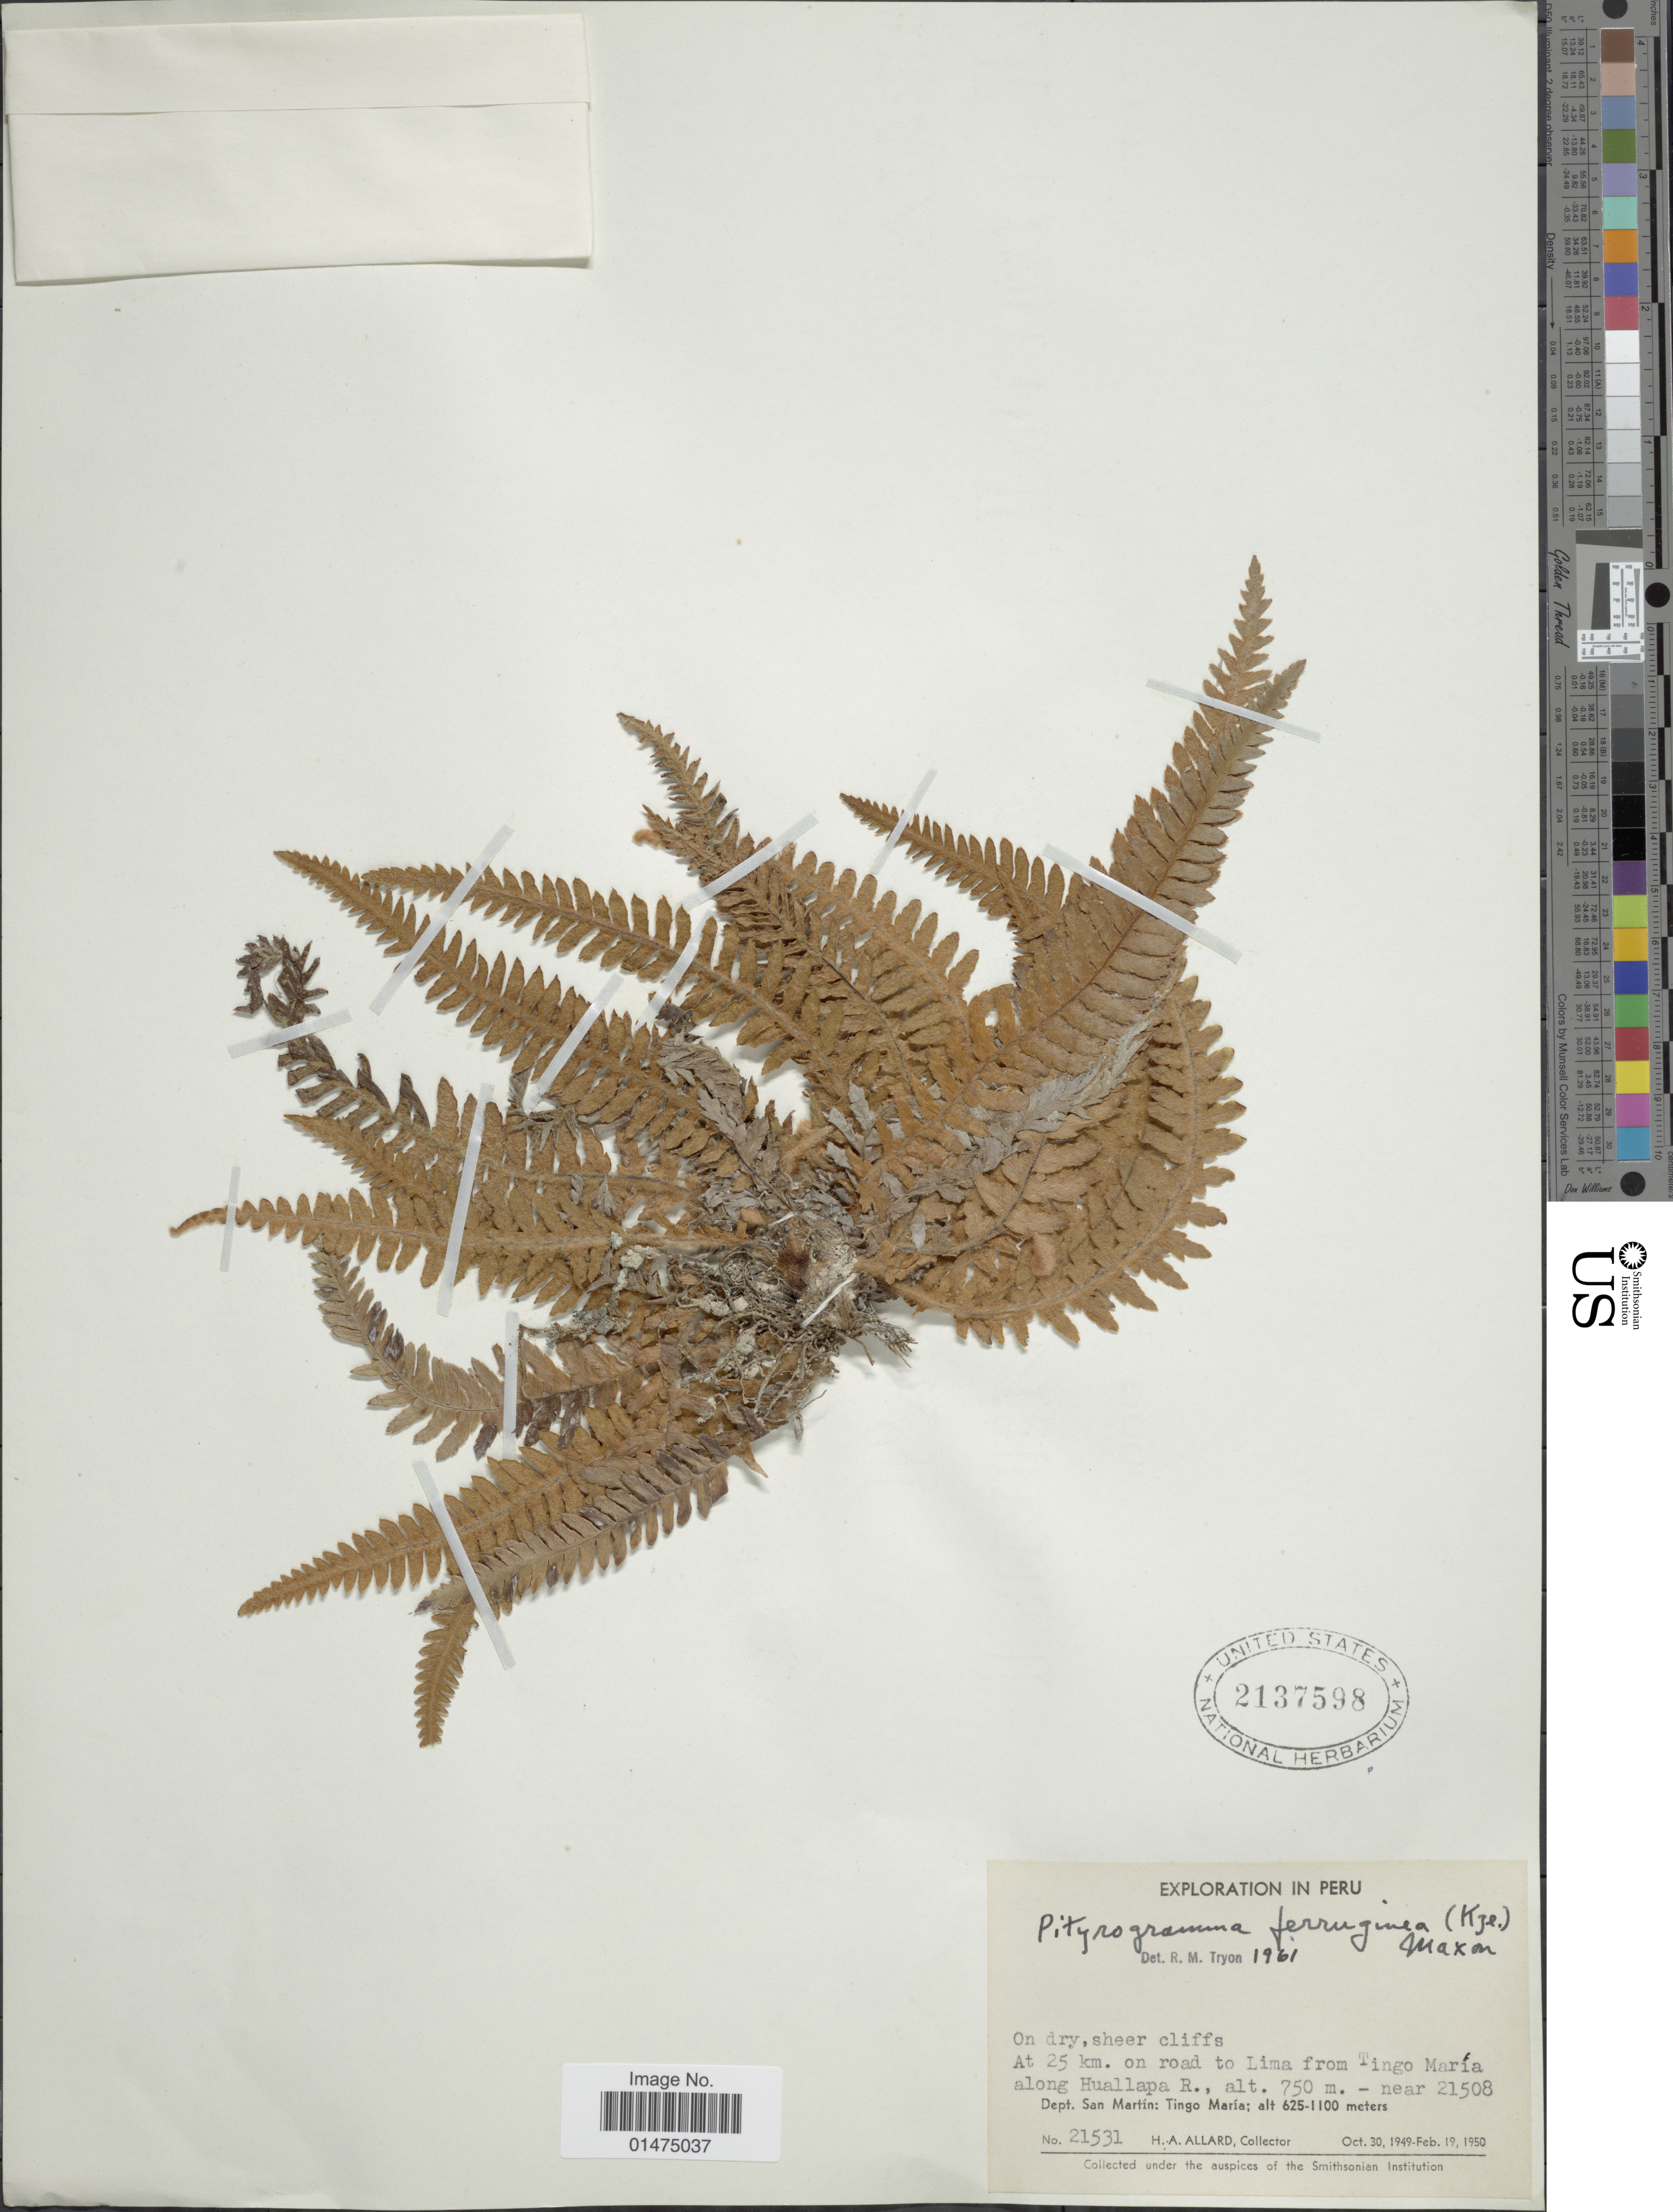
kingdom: Plantae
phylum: Tracheophyta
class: Polypodiopsida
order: Polypodiales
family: Pteridaceae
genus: Pityrogramma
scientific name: Pityrogramma ferruginea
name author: (Kunze) Maxon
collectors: H. A. Allard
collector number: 21531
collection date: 1949-10-30/1950-02-19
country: Peru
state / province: San Martín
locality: At 25 km. on road to Lima from Tingo María along Hualla R., Dept San Martin : Tingo Maria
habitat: on dry sheer cliffs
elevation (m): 625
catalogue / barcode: US 2137598